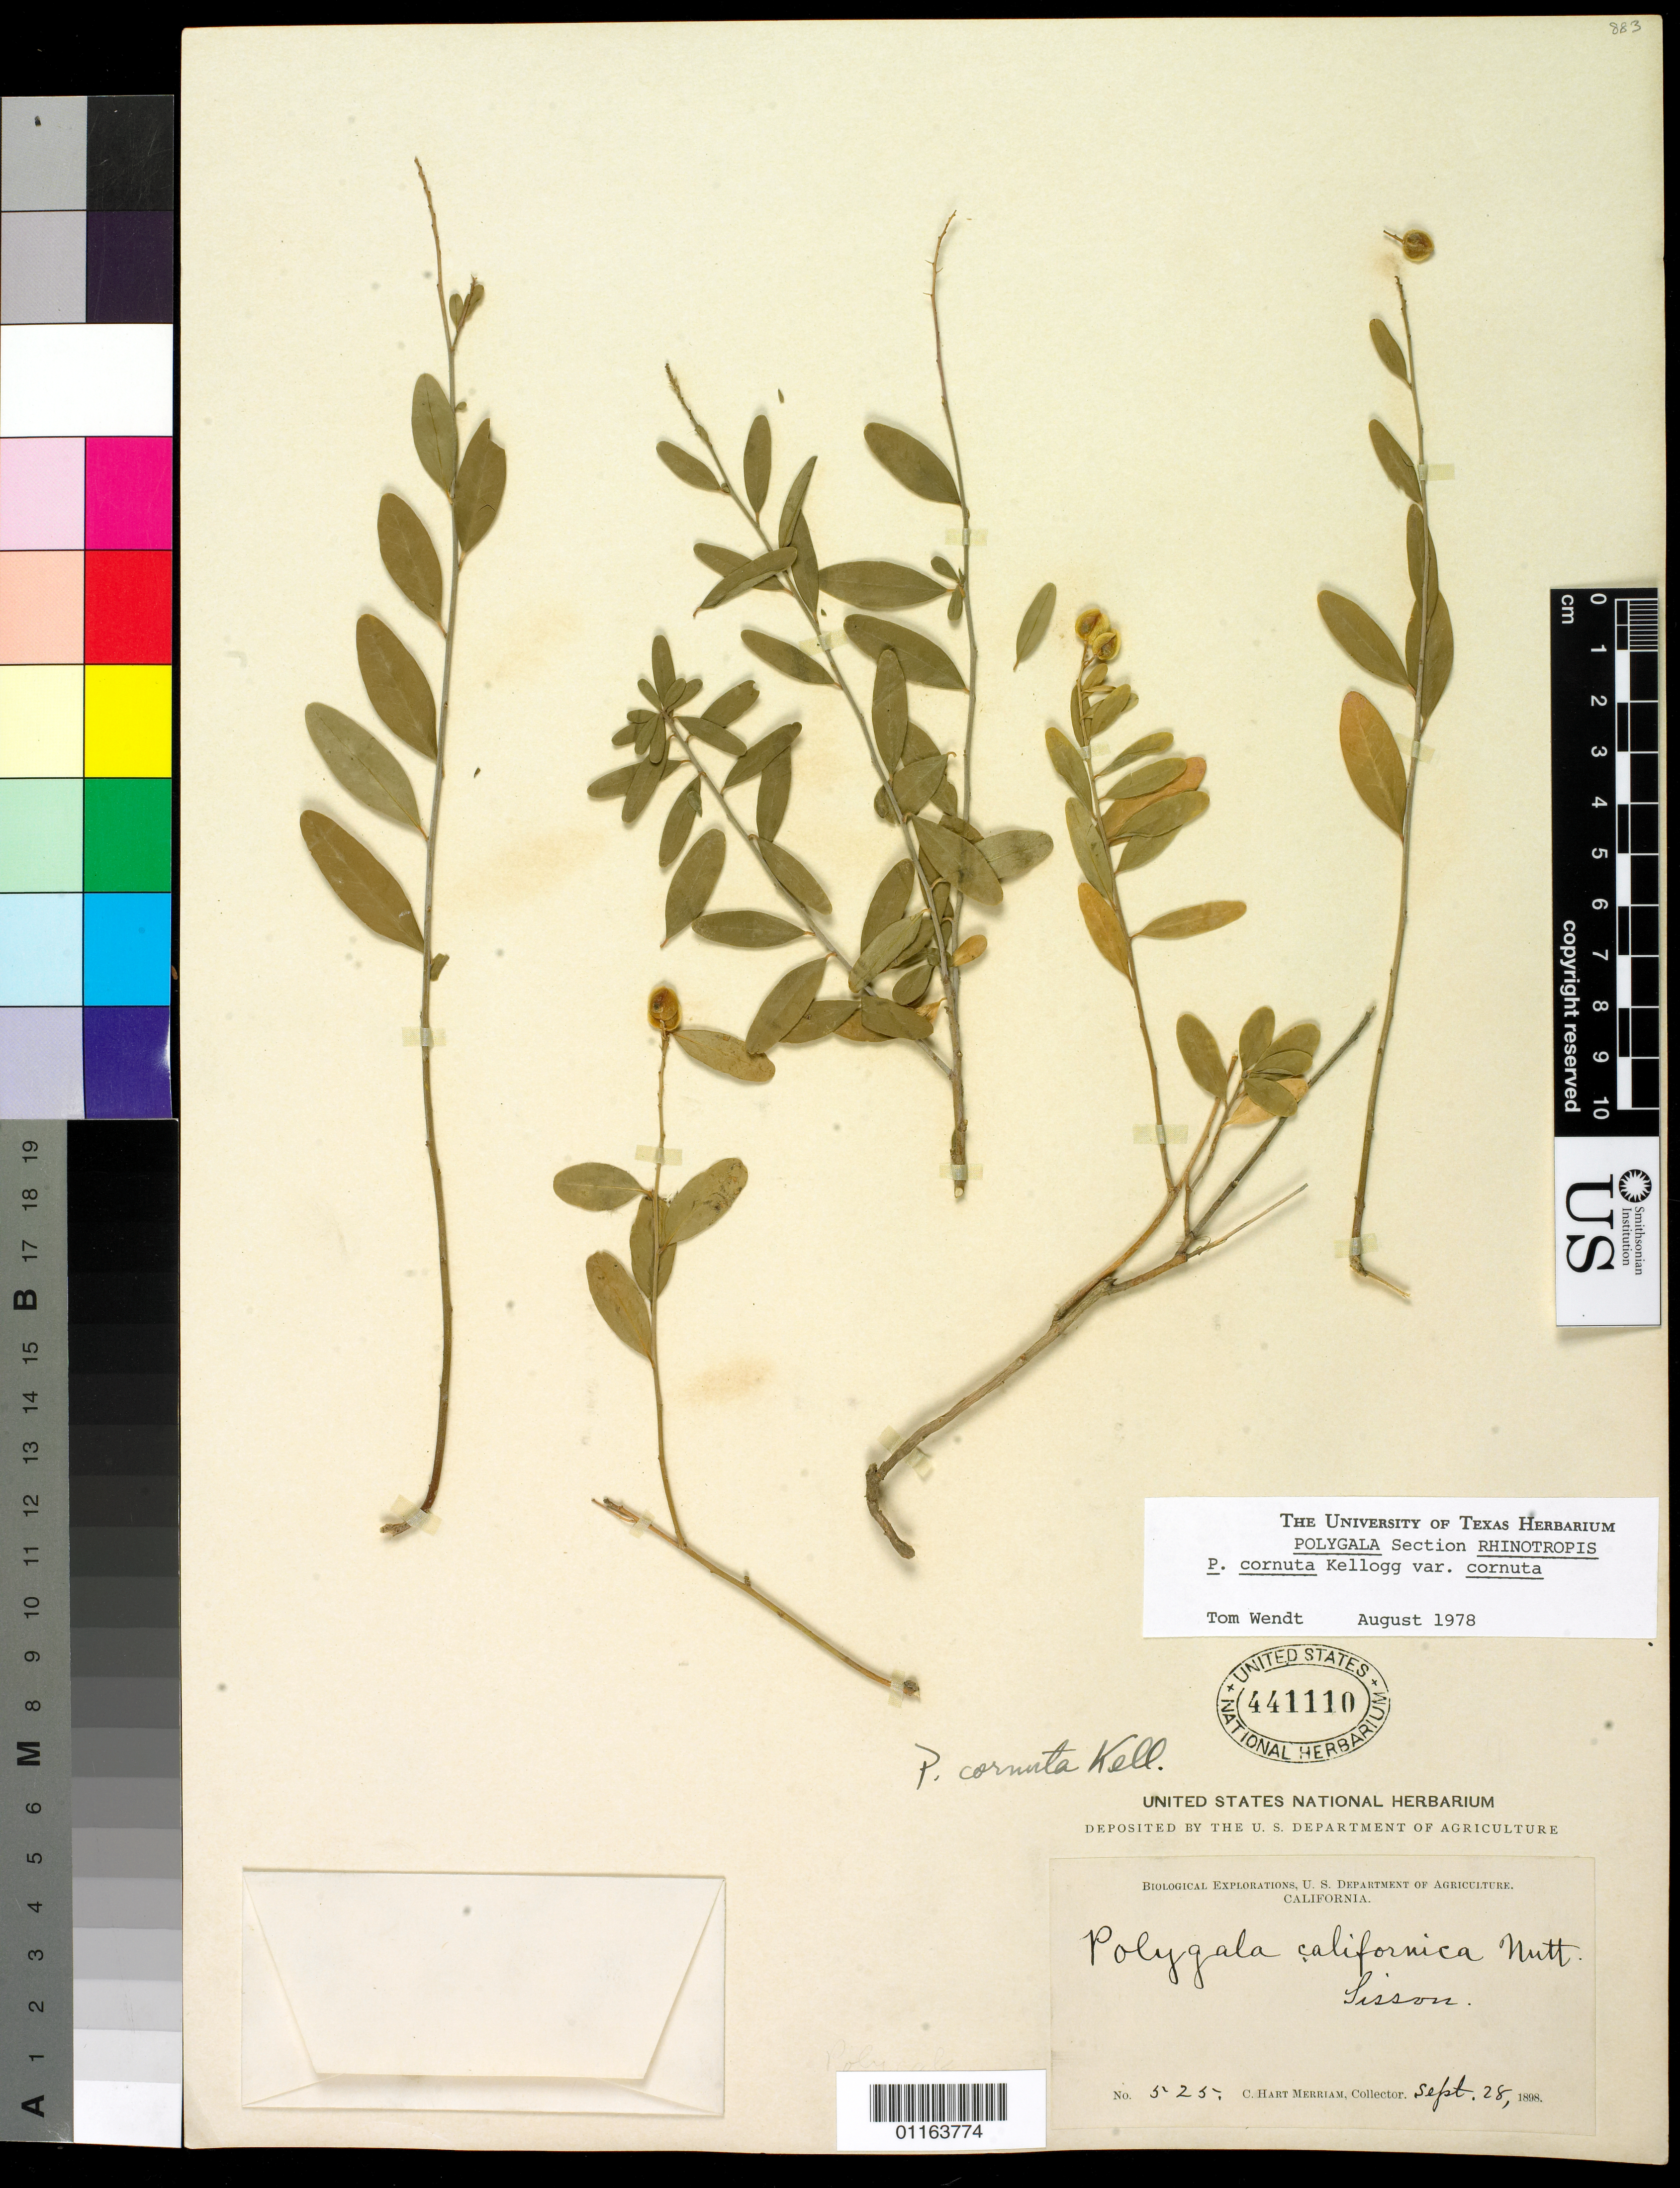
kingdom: Plantae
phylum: Tracheophyta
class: Magnoliopsida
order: Fabales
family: Polygalaceae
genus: Rhinotropis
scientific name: Rhinotropis cornuta var. cornuta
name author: (Kellogg) J.R. Abbott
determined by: Strong, Mark T., (BOT), Smithsonian Institution - National Museum of Natural History (UNITED STATES)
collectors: C. Merriam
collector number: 525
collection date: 1898-09-28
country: United States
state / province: California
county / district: Siskiyou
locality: Sisson.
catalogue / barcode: US 441110